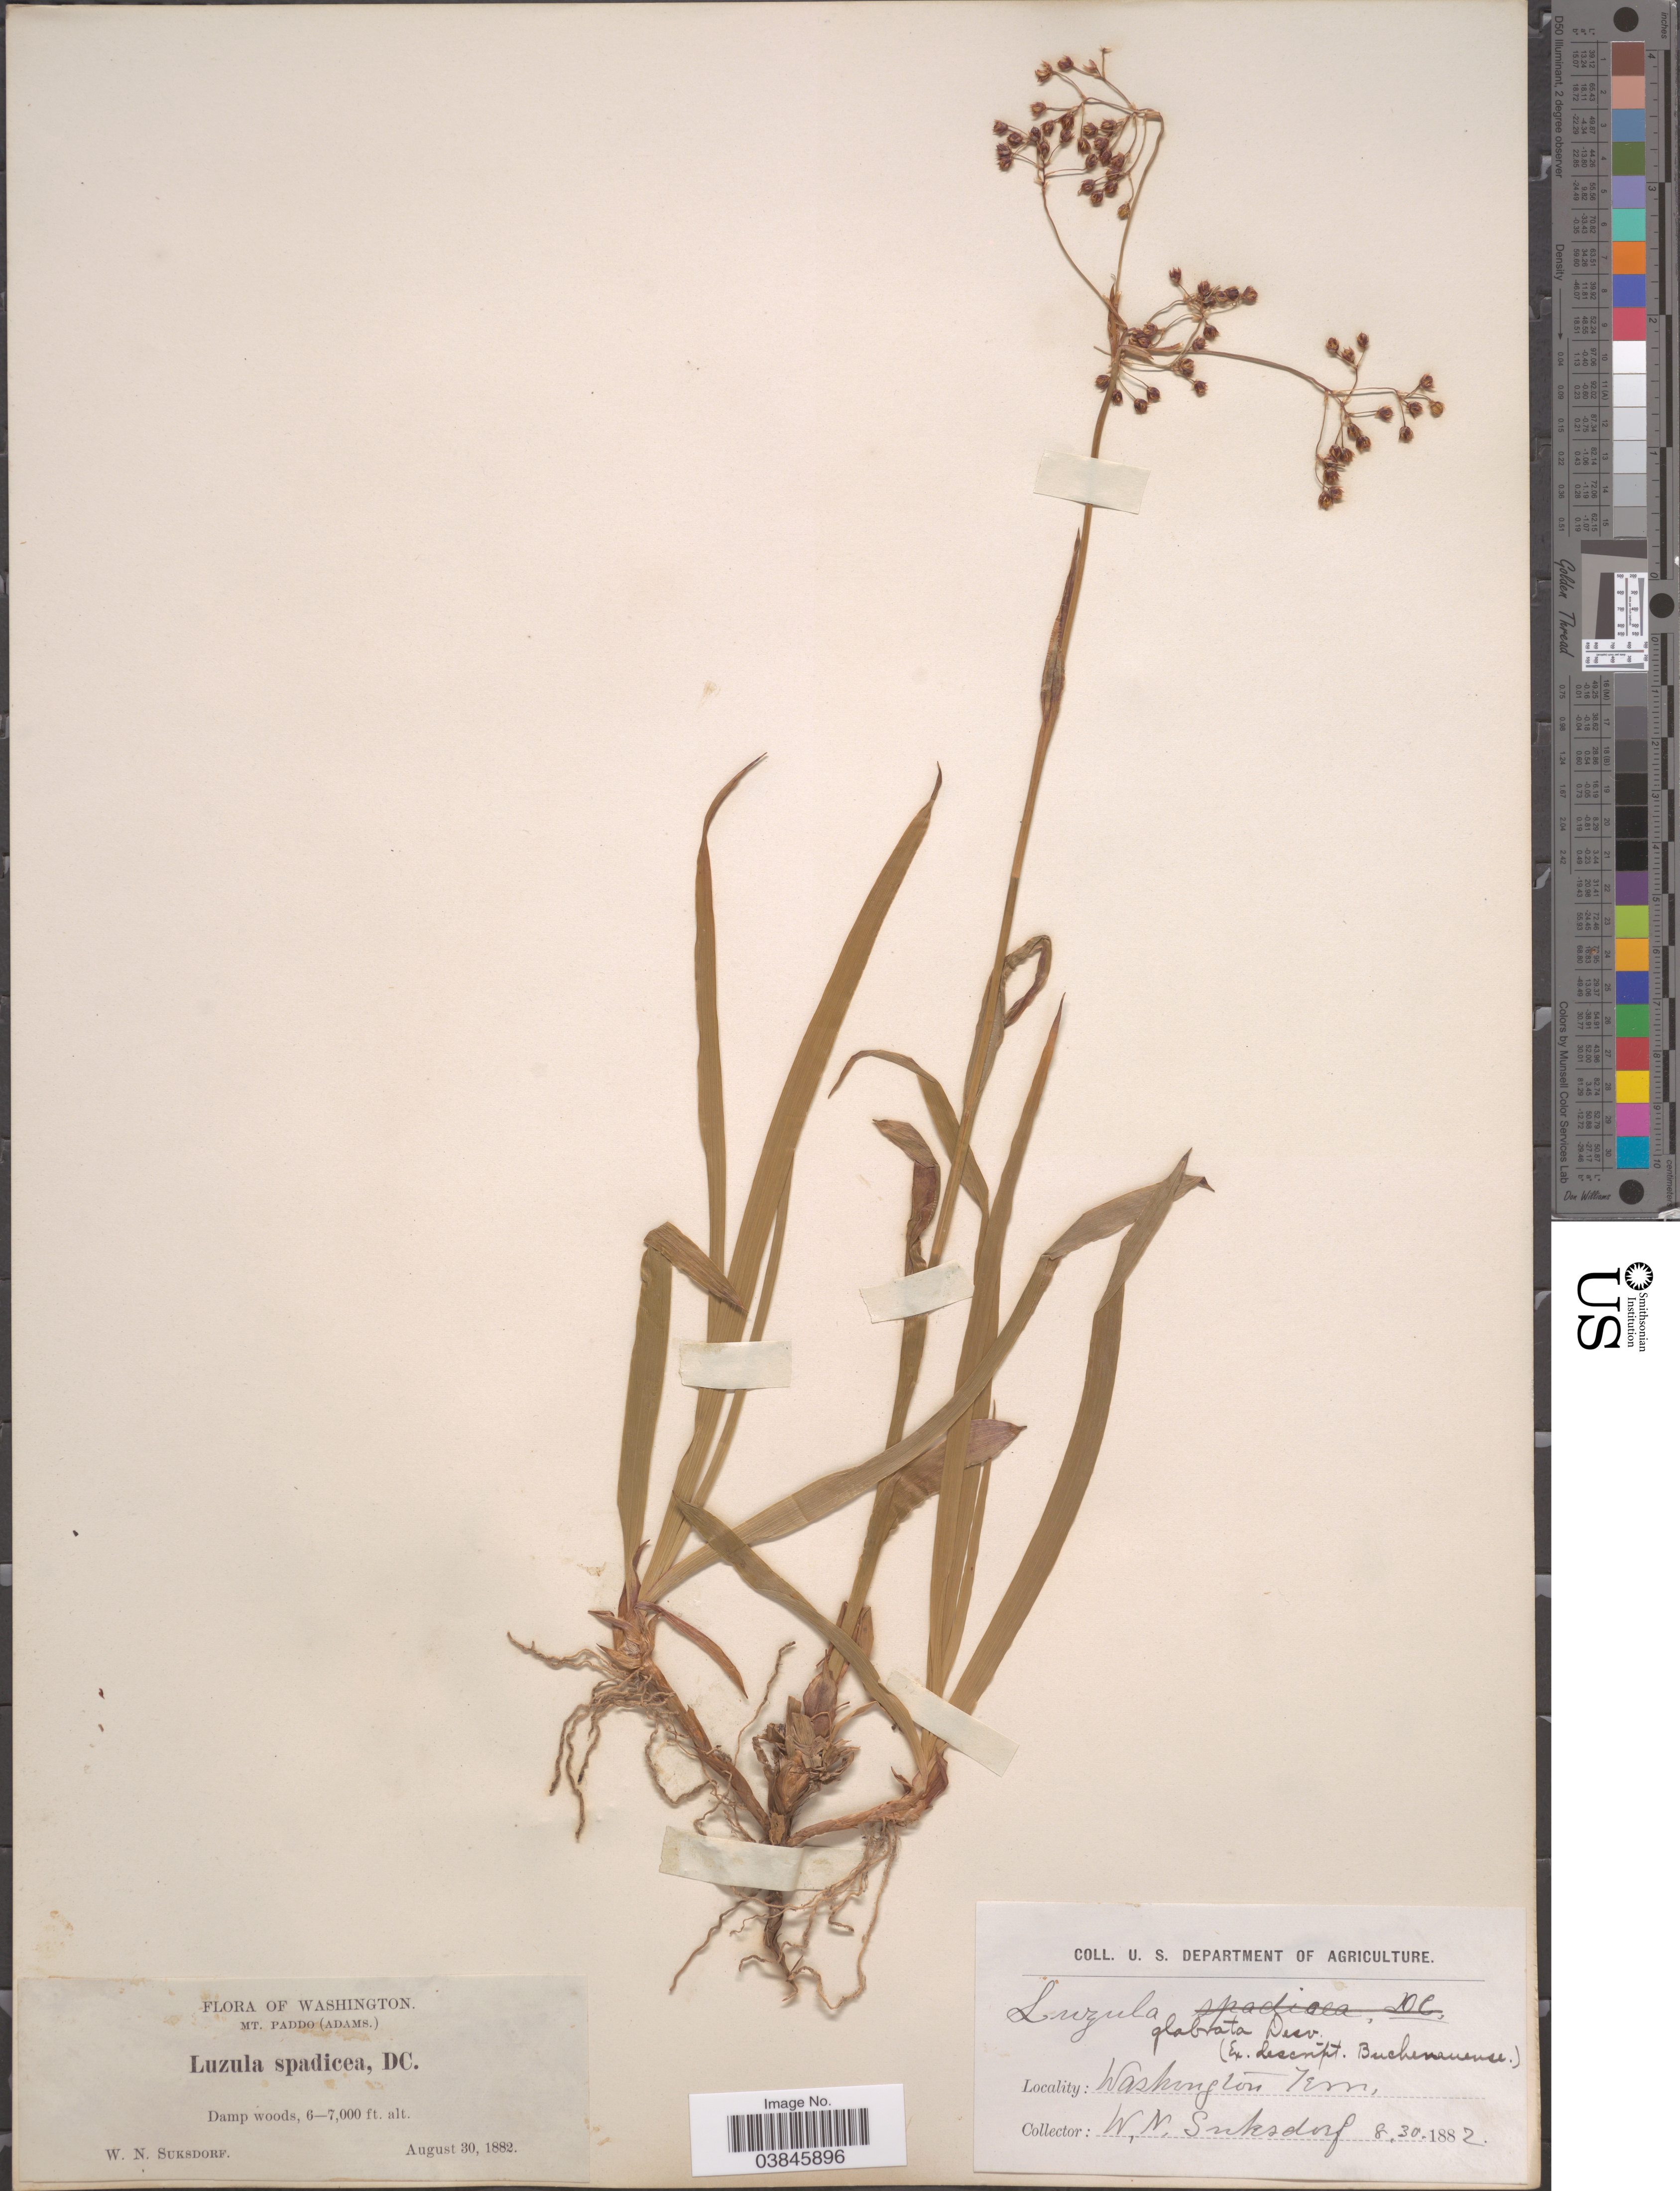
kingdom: Plantae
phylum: Tracheophyta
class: Liliopsida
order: Poales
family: Juncaceae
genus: Luzula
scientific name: Luzula glabrata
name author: (Hoppe) Desv.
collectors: W. N. Suksdorf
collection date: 1882-08-30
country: United States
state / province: Washington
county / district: Skamania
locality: Mt. Paddo (Adams.)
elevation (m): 1829